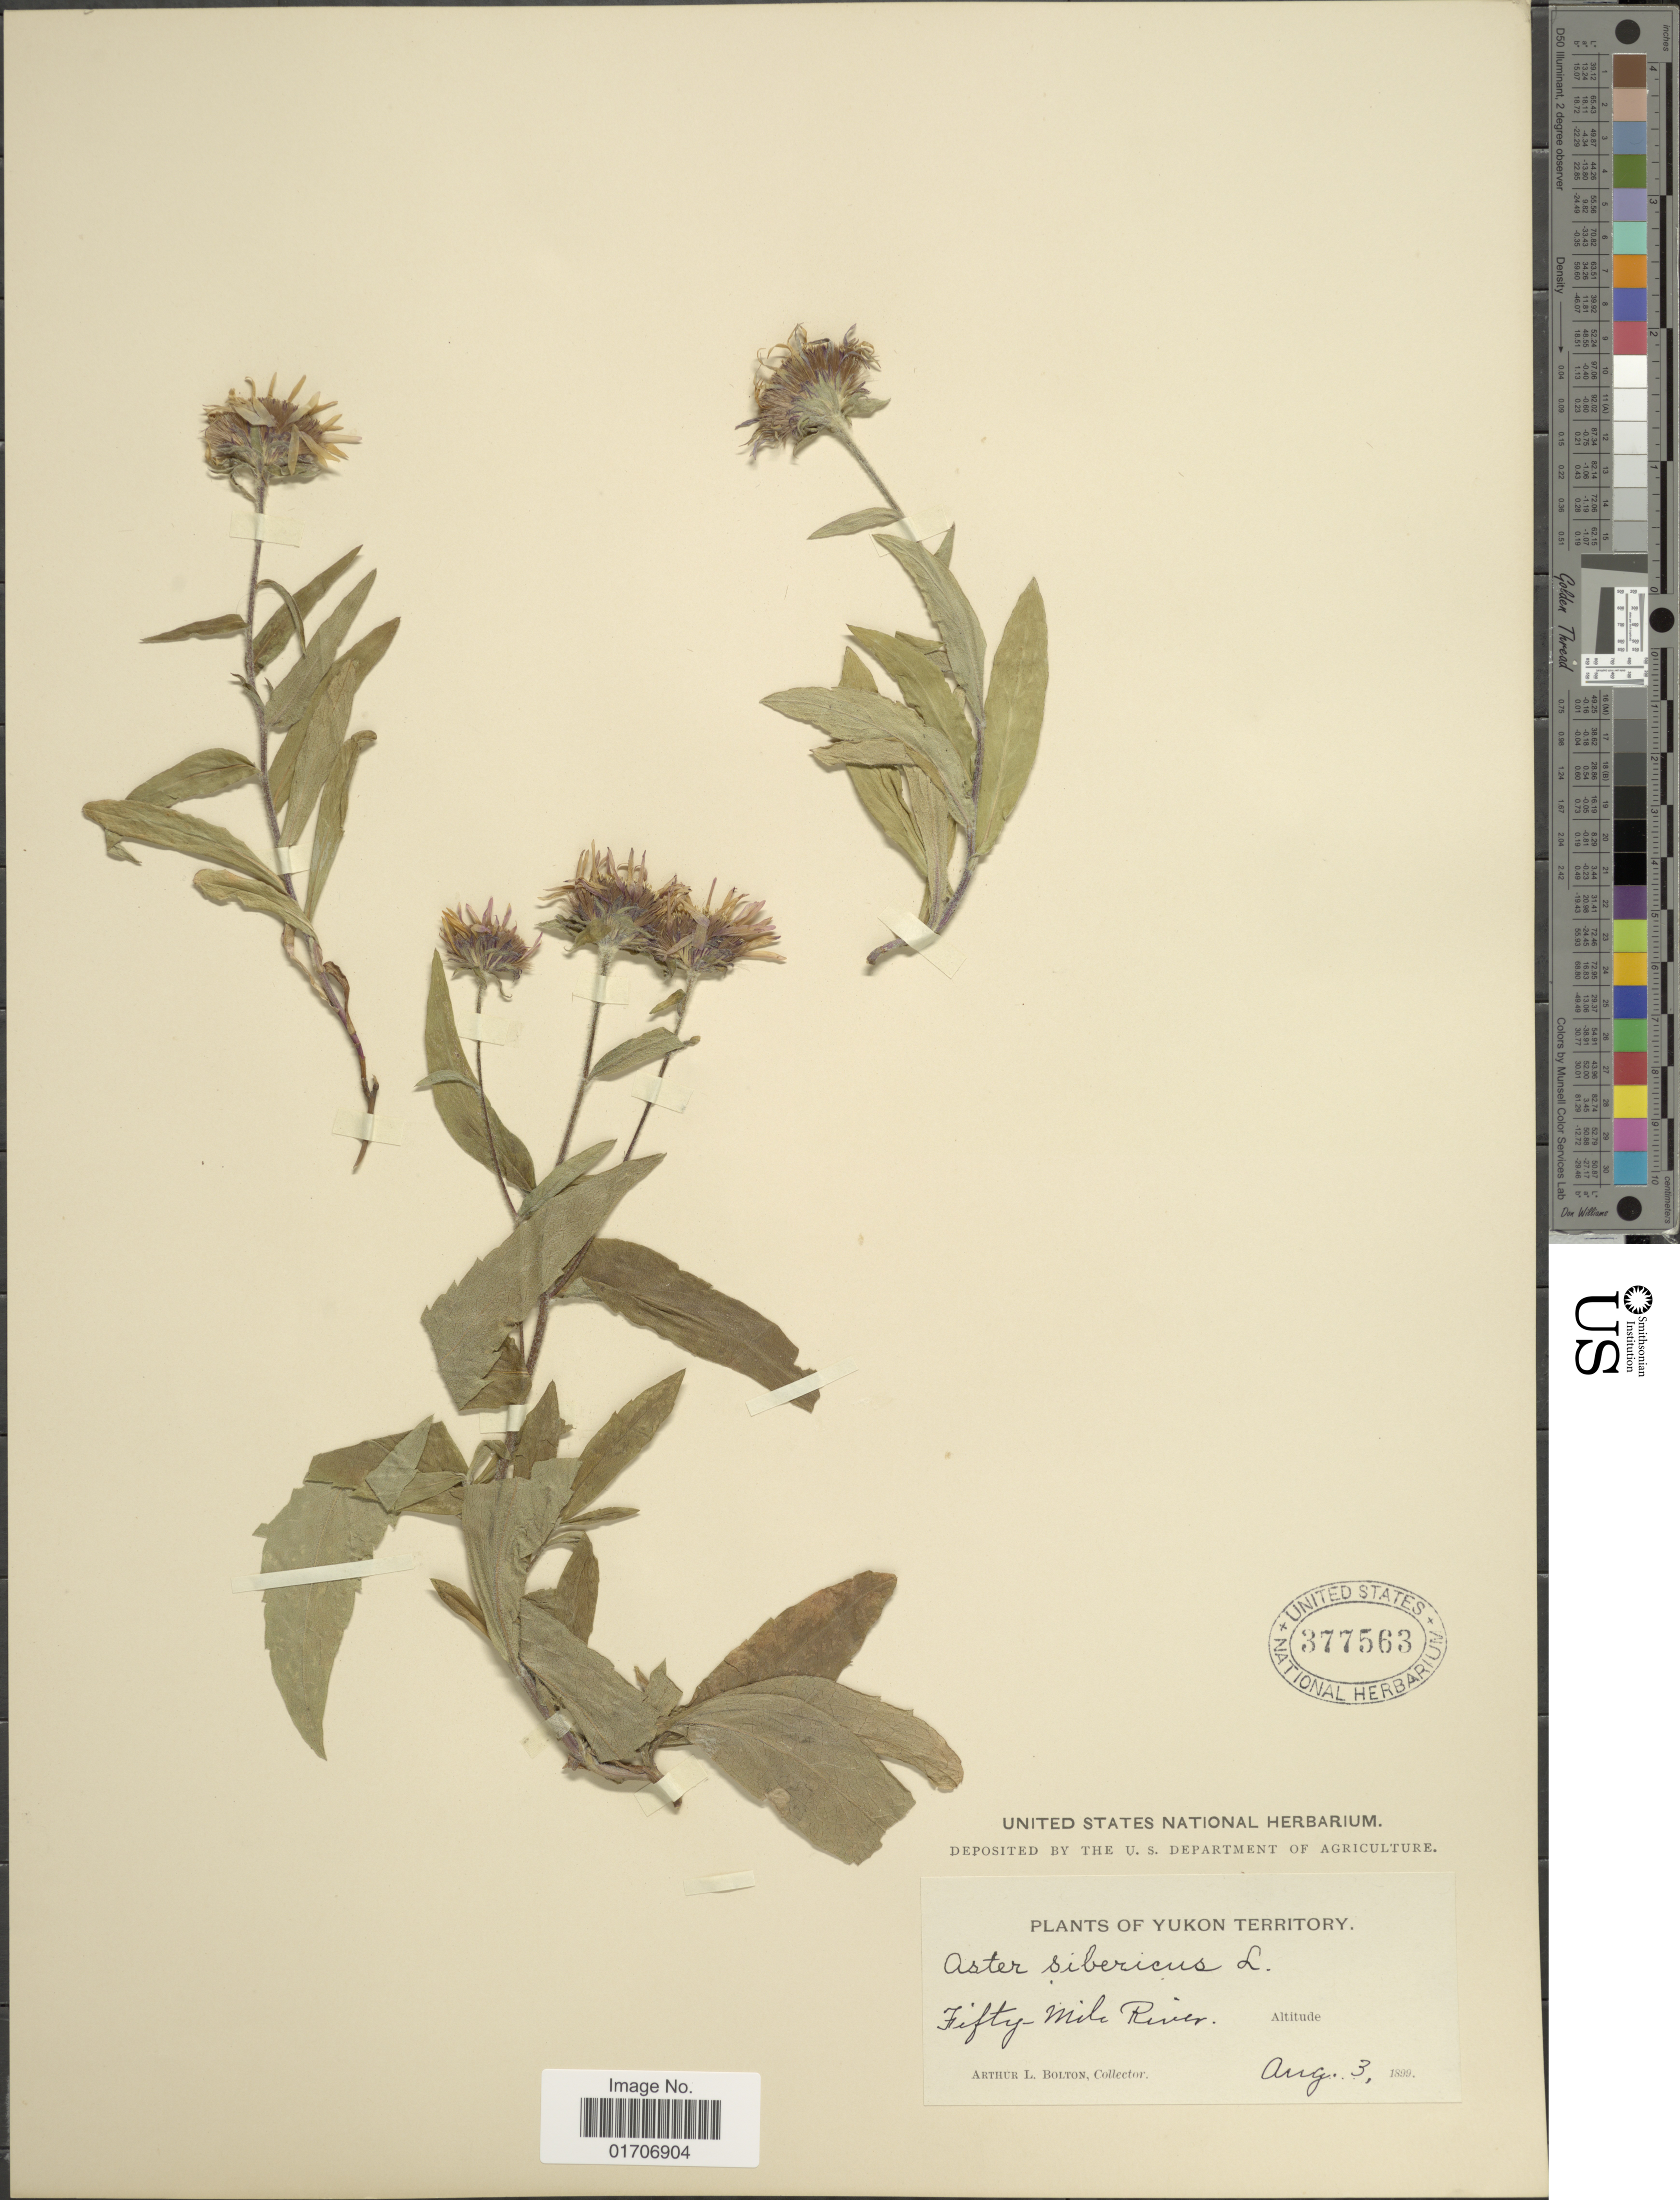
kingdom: Plantae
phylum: Tracheophyta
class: Magnoliopsida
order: Asterales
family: Asteraceae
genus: Eurybia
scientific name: Eurybia sibirica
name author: (L.) G.L. Nesom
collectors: A. Bolton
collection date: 1899-08-03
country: Canada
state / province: Yukon Territory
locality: Fifty-Mile River.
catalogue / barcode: US 377563